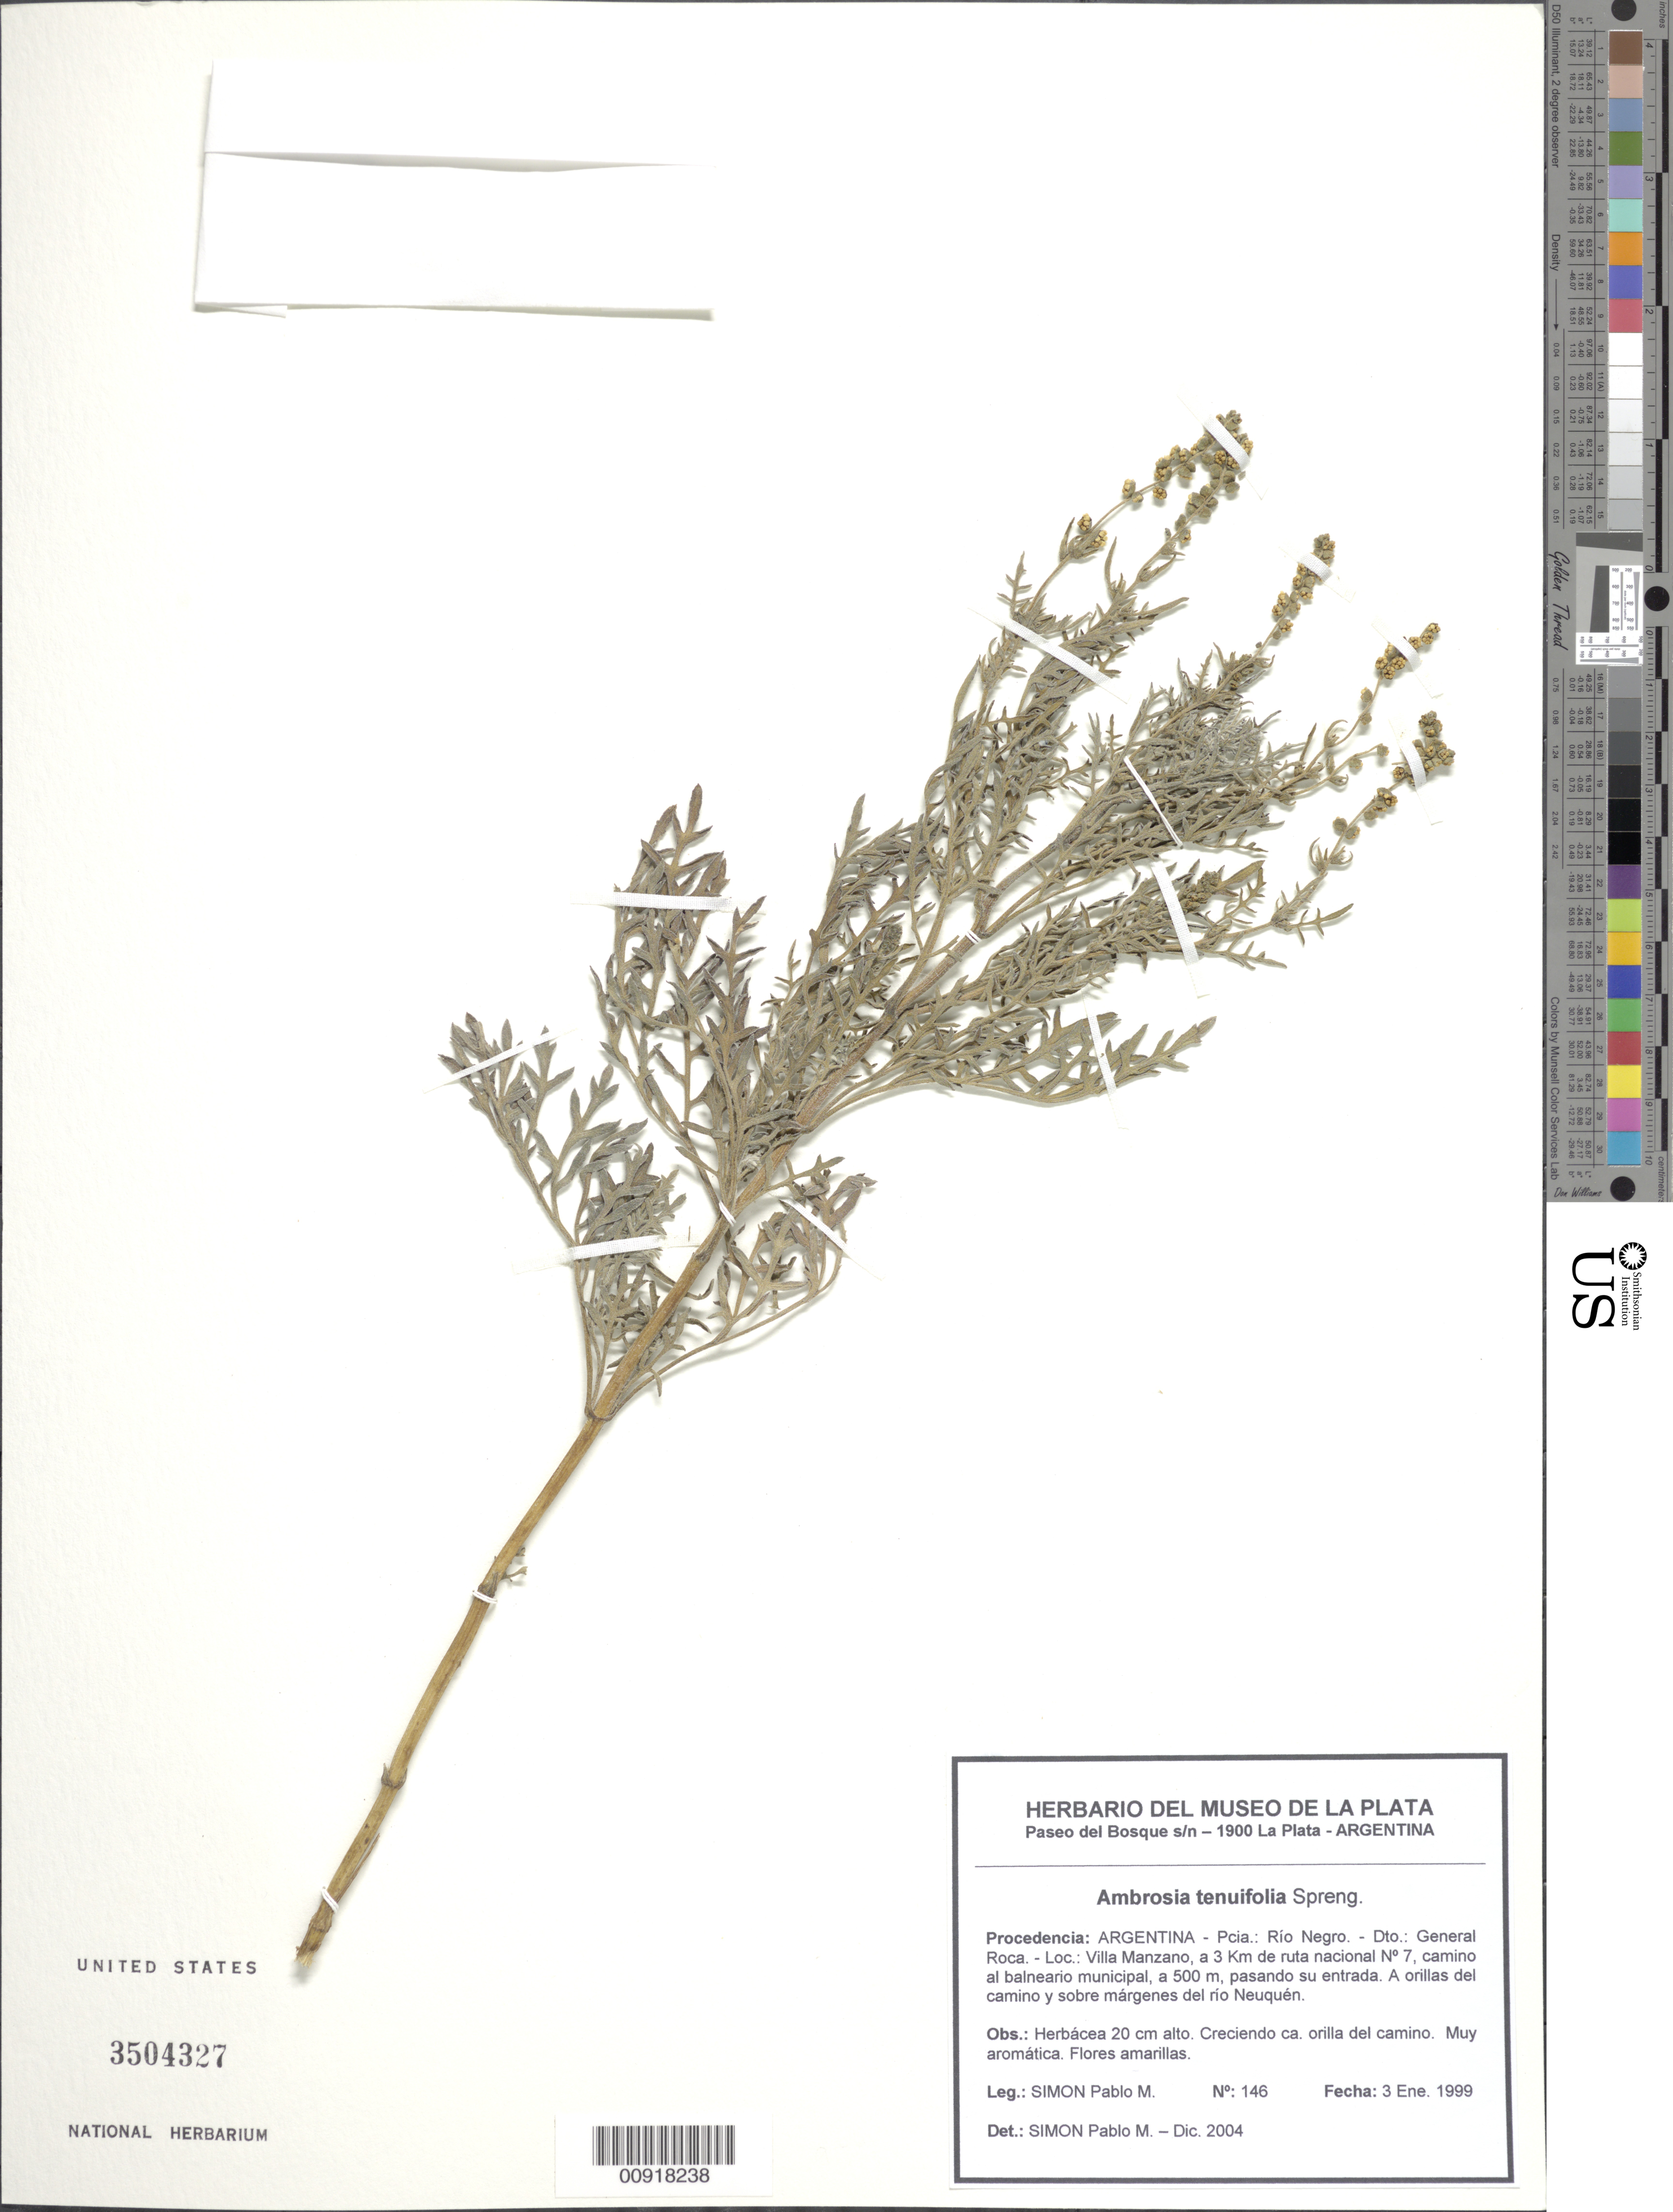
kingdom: Plantae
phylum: Tracheophyta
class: Magnoliopsida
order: Asterales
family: Asteraceae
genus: Ambrosia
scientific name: Ambrosia tenuifolia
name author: Spreng.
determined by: Simón, P. M.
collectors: P. M. Simón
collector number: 146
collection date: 1999-01-03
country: Argentina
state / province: Río Negro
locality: Dto. General Roca, Villa Manzano, 3 km de Ruta Nacional No. 7, camino al balneario municipal, a 500 m, pasando su entrada; Río Neuquén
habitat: Orillas del camino y sobre márgenes del río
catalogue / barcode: US 3504327